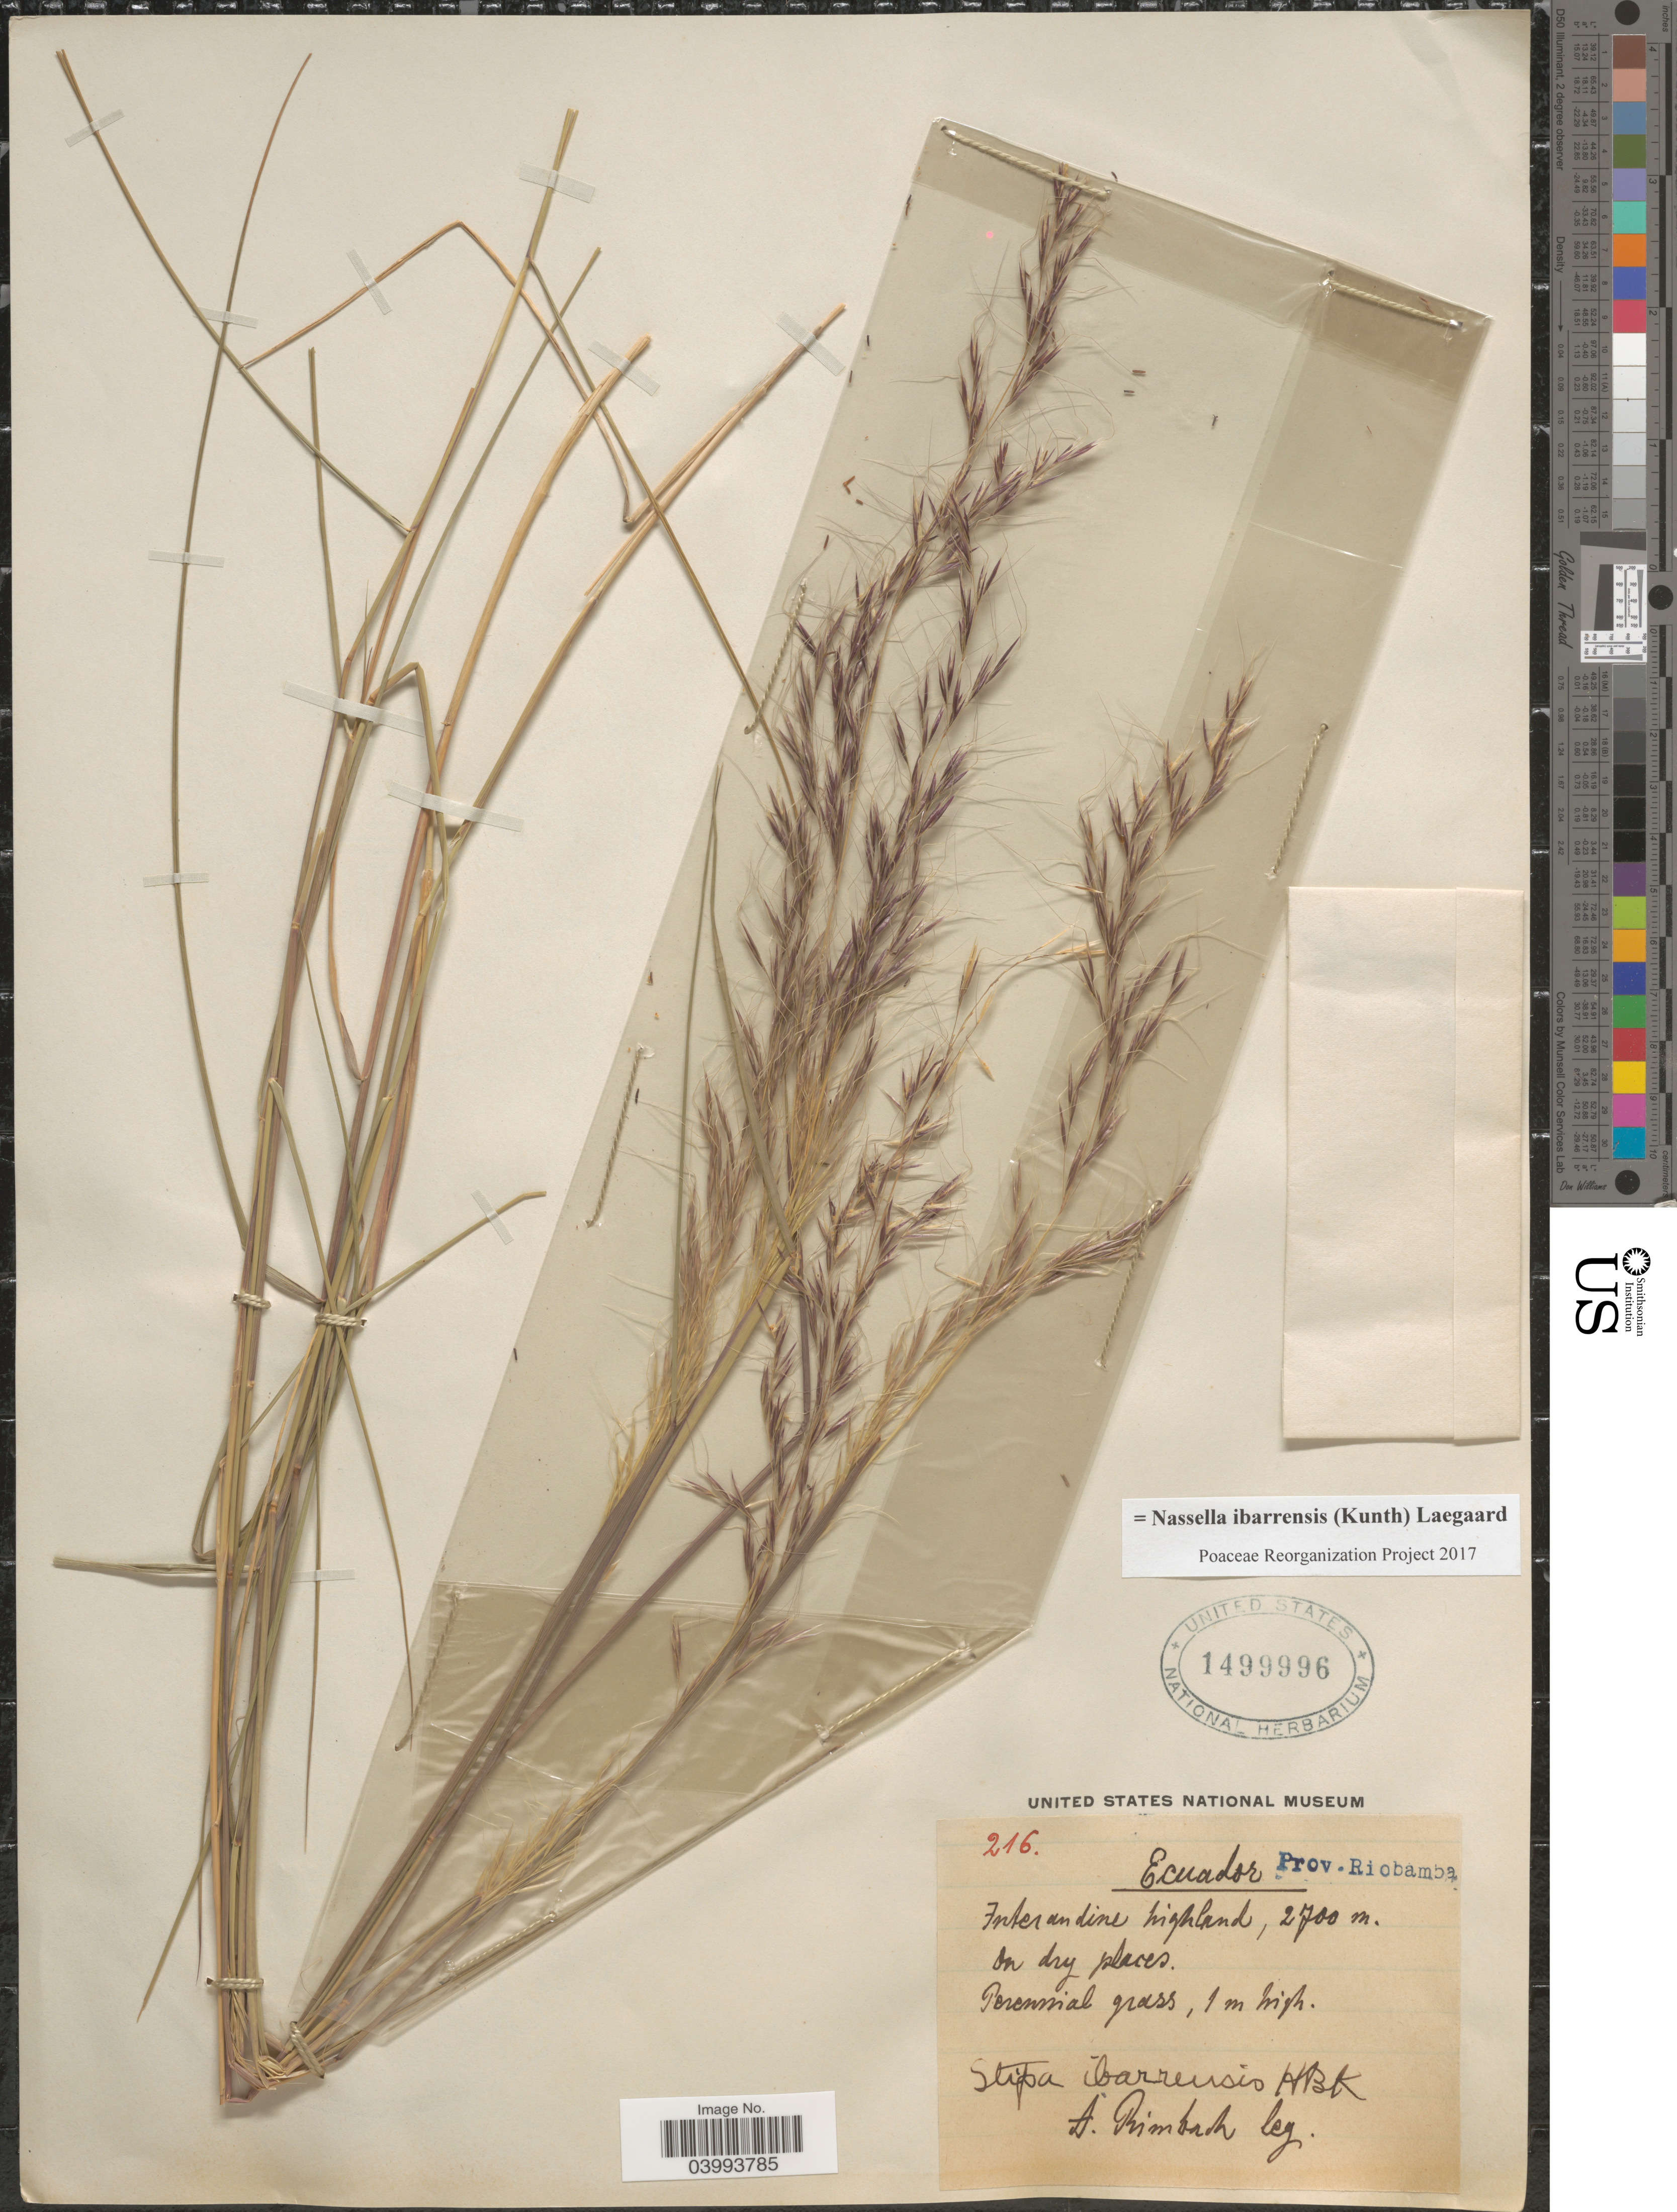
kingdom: Plantae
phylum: Tracheophyta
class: Liliopsida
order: Poales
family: Poaceae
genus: Nassella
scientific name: Nassella ibarrensis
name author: (Kunth) Lægaard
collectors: A. Rimbach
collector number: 216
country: Ecuador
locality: Prov.Riobamba. Interandine highland.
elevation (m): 2700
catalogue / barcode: US 1499996